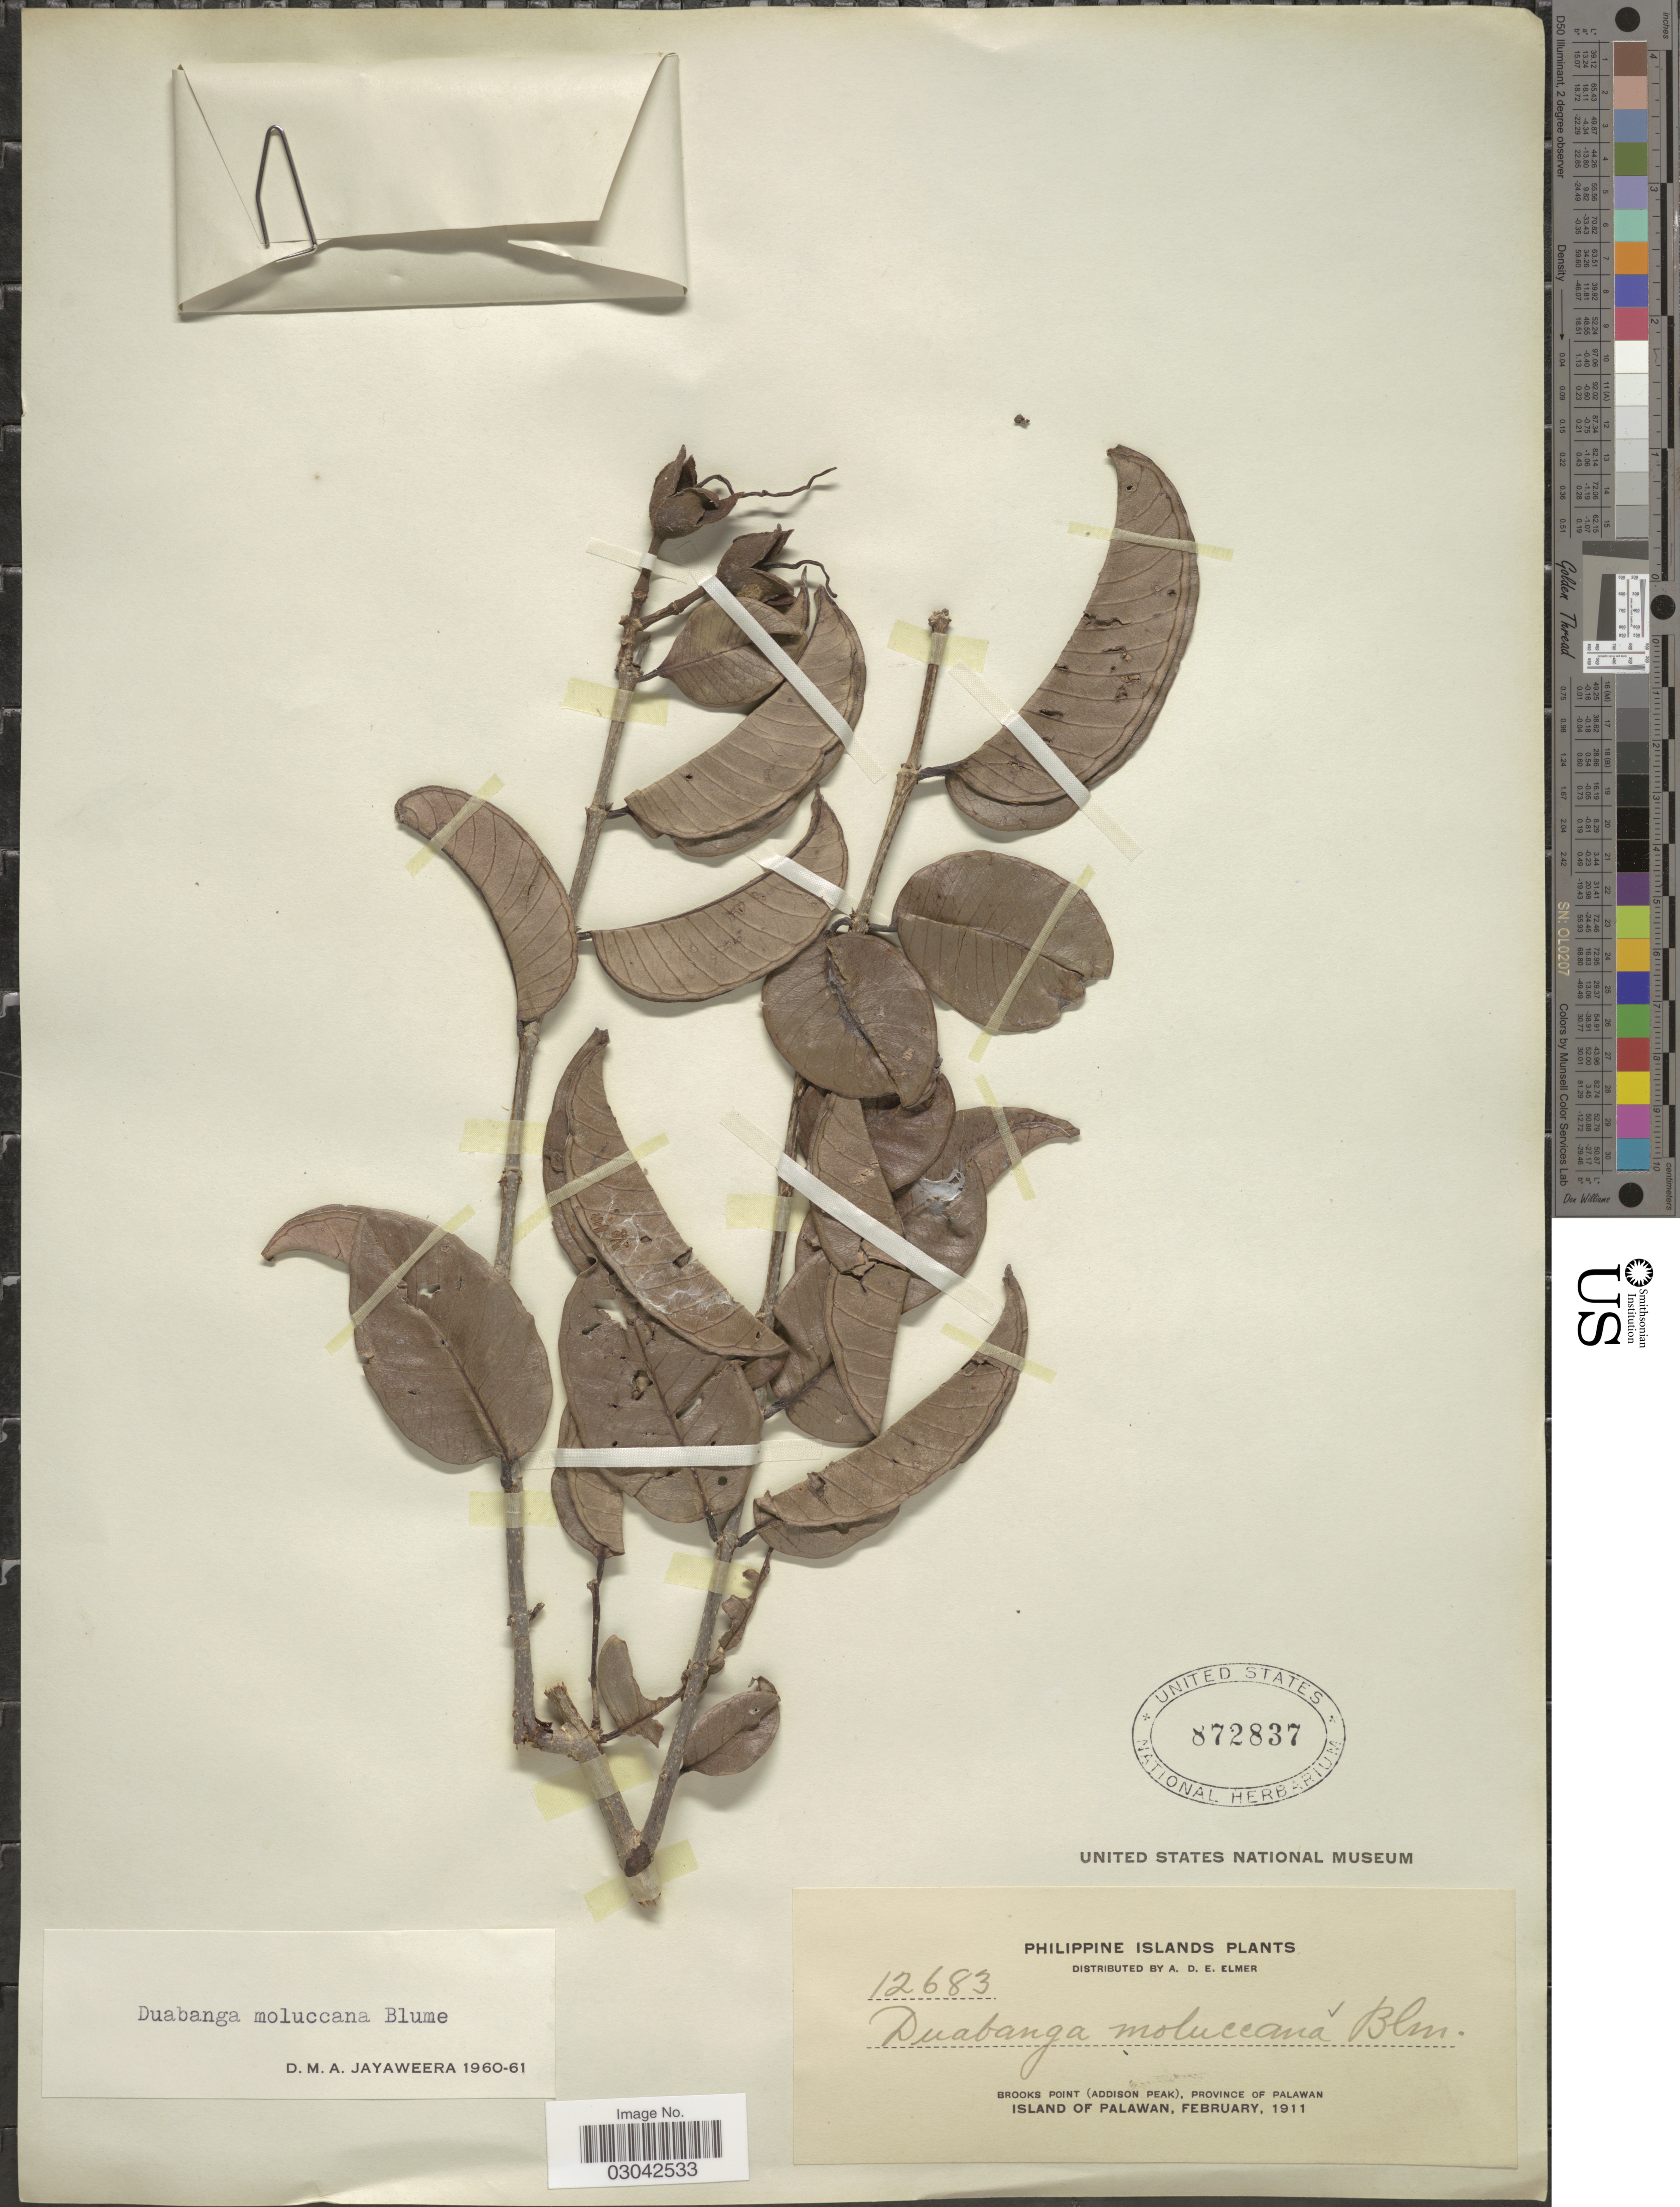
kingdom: Plantae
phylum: Tracheophyta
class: Magnoliopsida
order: Myrtales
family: Lythraceae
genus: Duabanga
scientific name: Duabanga moluccana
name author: Blume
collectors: A. D. E. Elmer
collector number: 12683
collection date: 1911-02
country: Philippines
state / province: Mimaropa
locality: Brooks Point (Addison Peak), Province of Palawan. Island of Palawan.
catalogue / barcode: US 872837